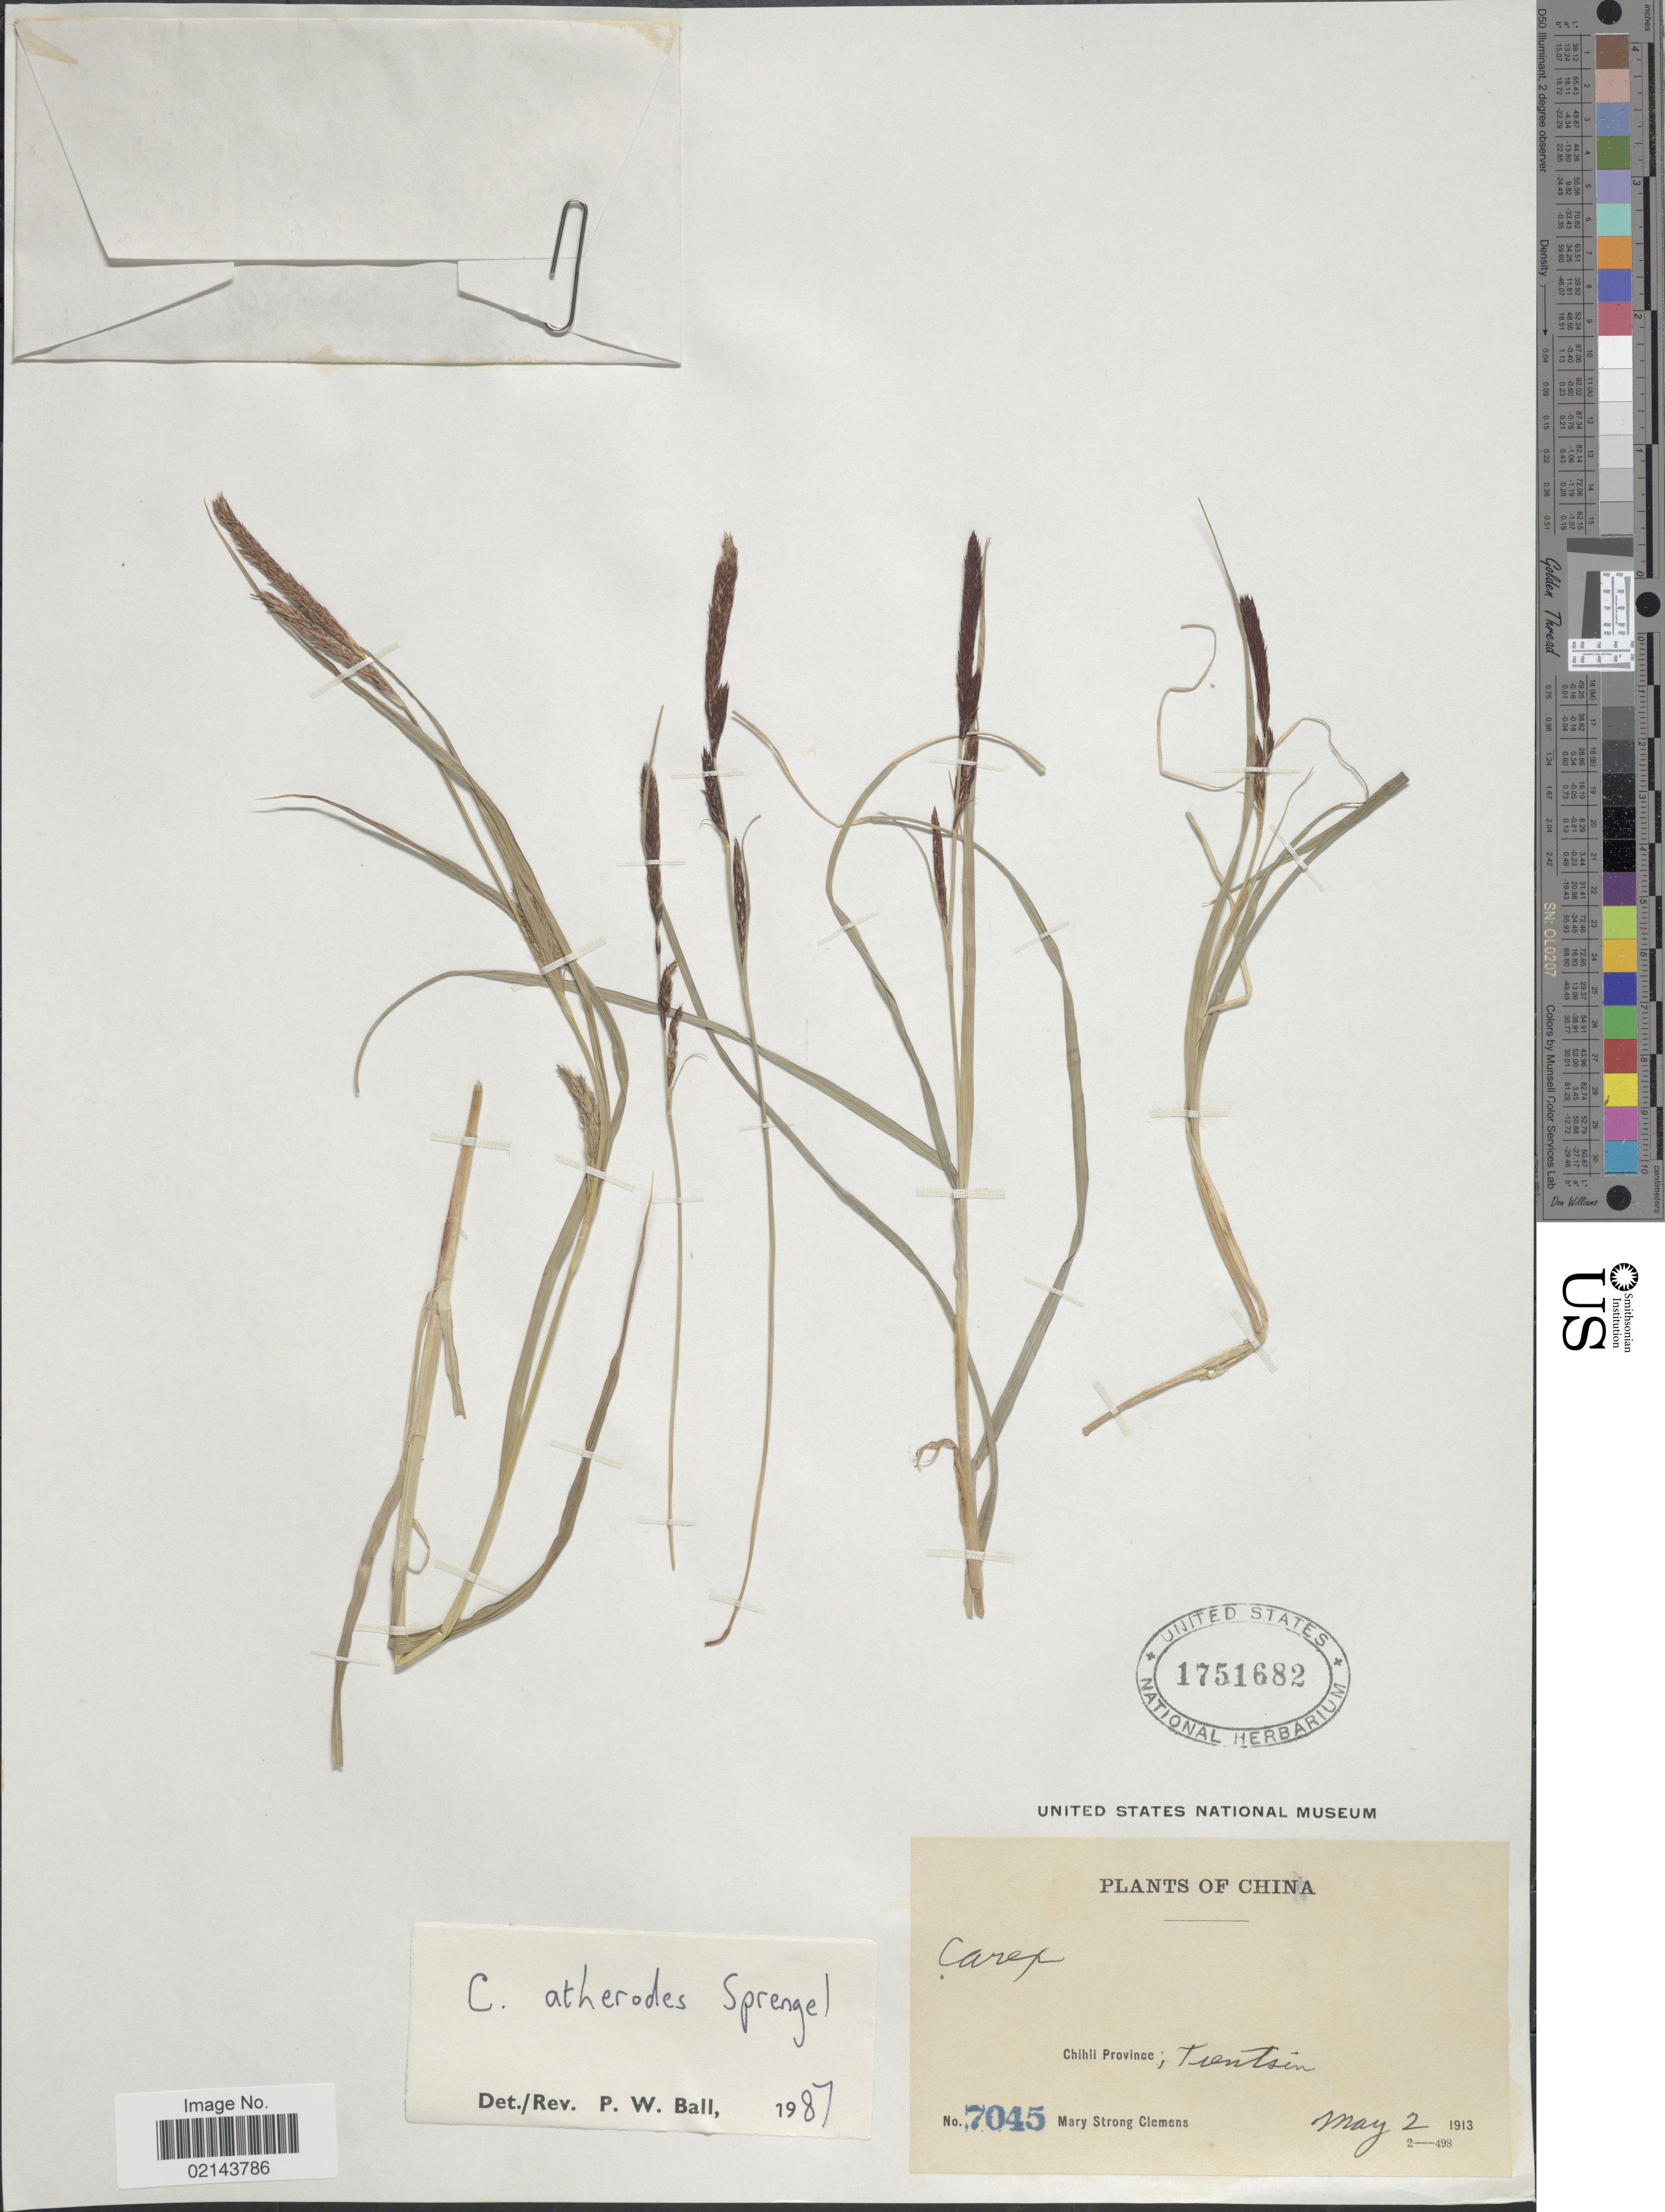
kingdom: Plantae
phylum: Tracheophyta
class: Liliopsida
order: Poales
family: Cyperaceae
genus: Carex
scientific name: Carex atherodes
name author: Spreng.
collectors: M. S. Clemens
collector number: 7045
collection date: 1913-05-02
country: China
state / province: Tianjin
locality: Chihli Province; Tientsin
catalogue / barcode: US 1751682